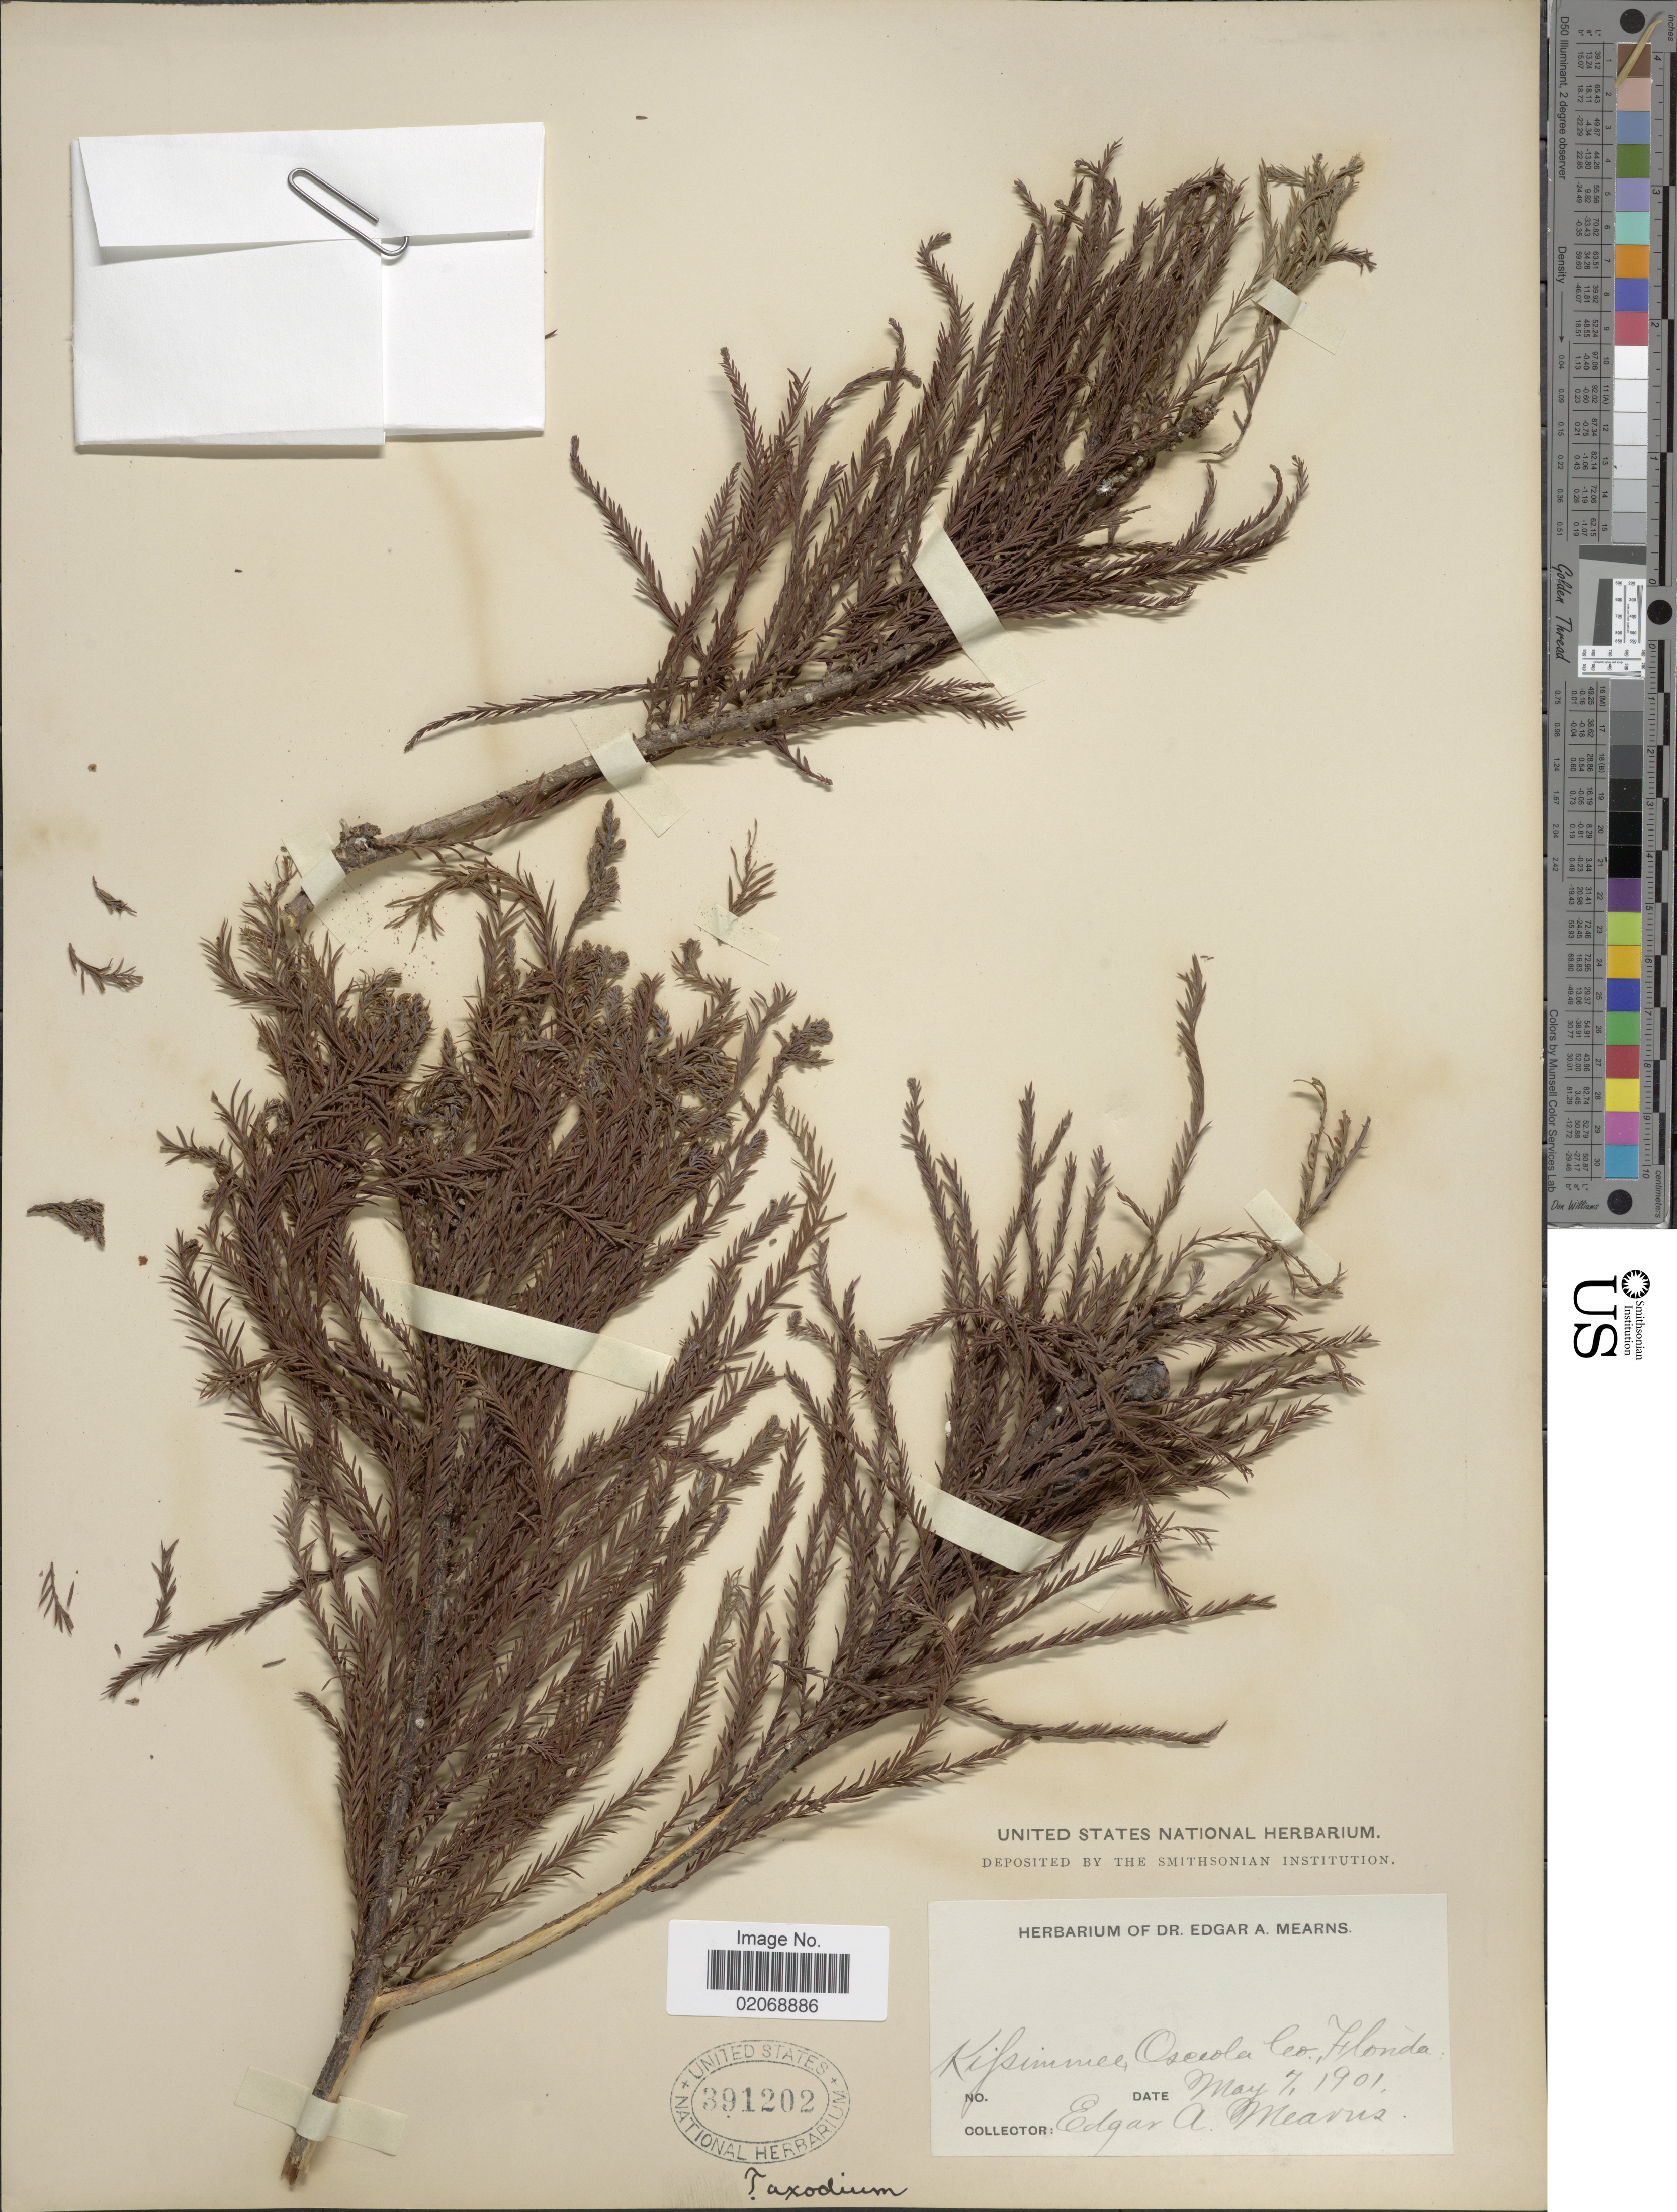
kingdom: Plantae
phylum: Tracheophyta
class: Pinopsida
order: Pinales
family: Cupressaceae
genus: Taxodium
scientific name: Taxodium ascendens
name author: Brongn.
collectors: E. A. Mearns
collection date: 1901-05-07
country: United States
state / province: Florida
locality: Kissimmee, Osceola Co.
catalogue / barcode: US 391202